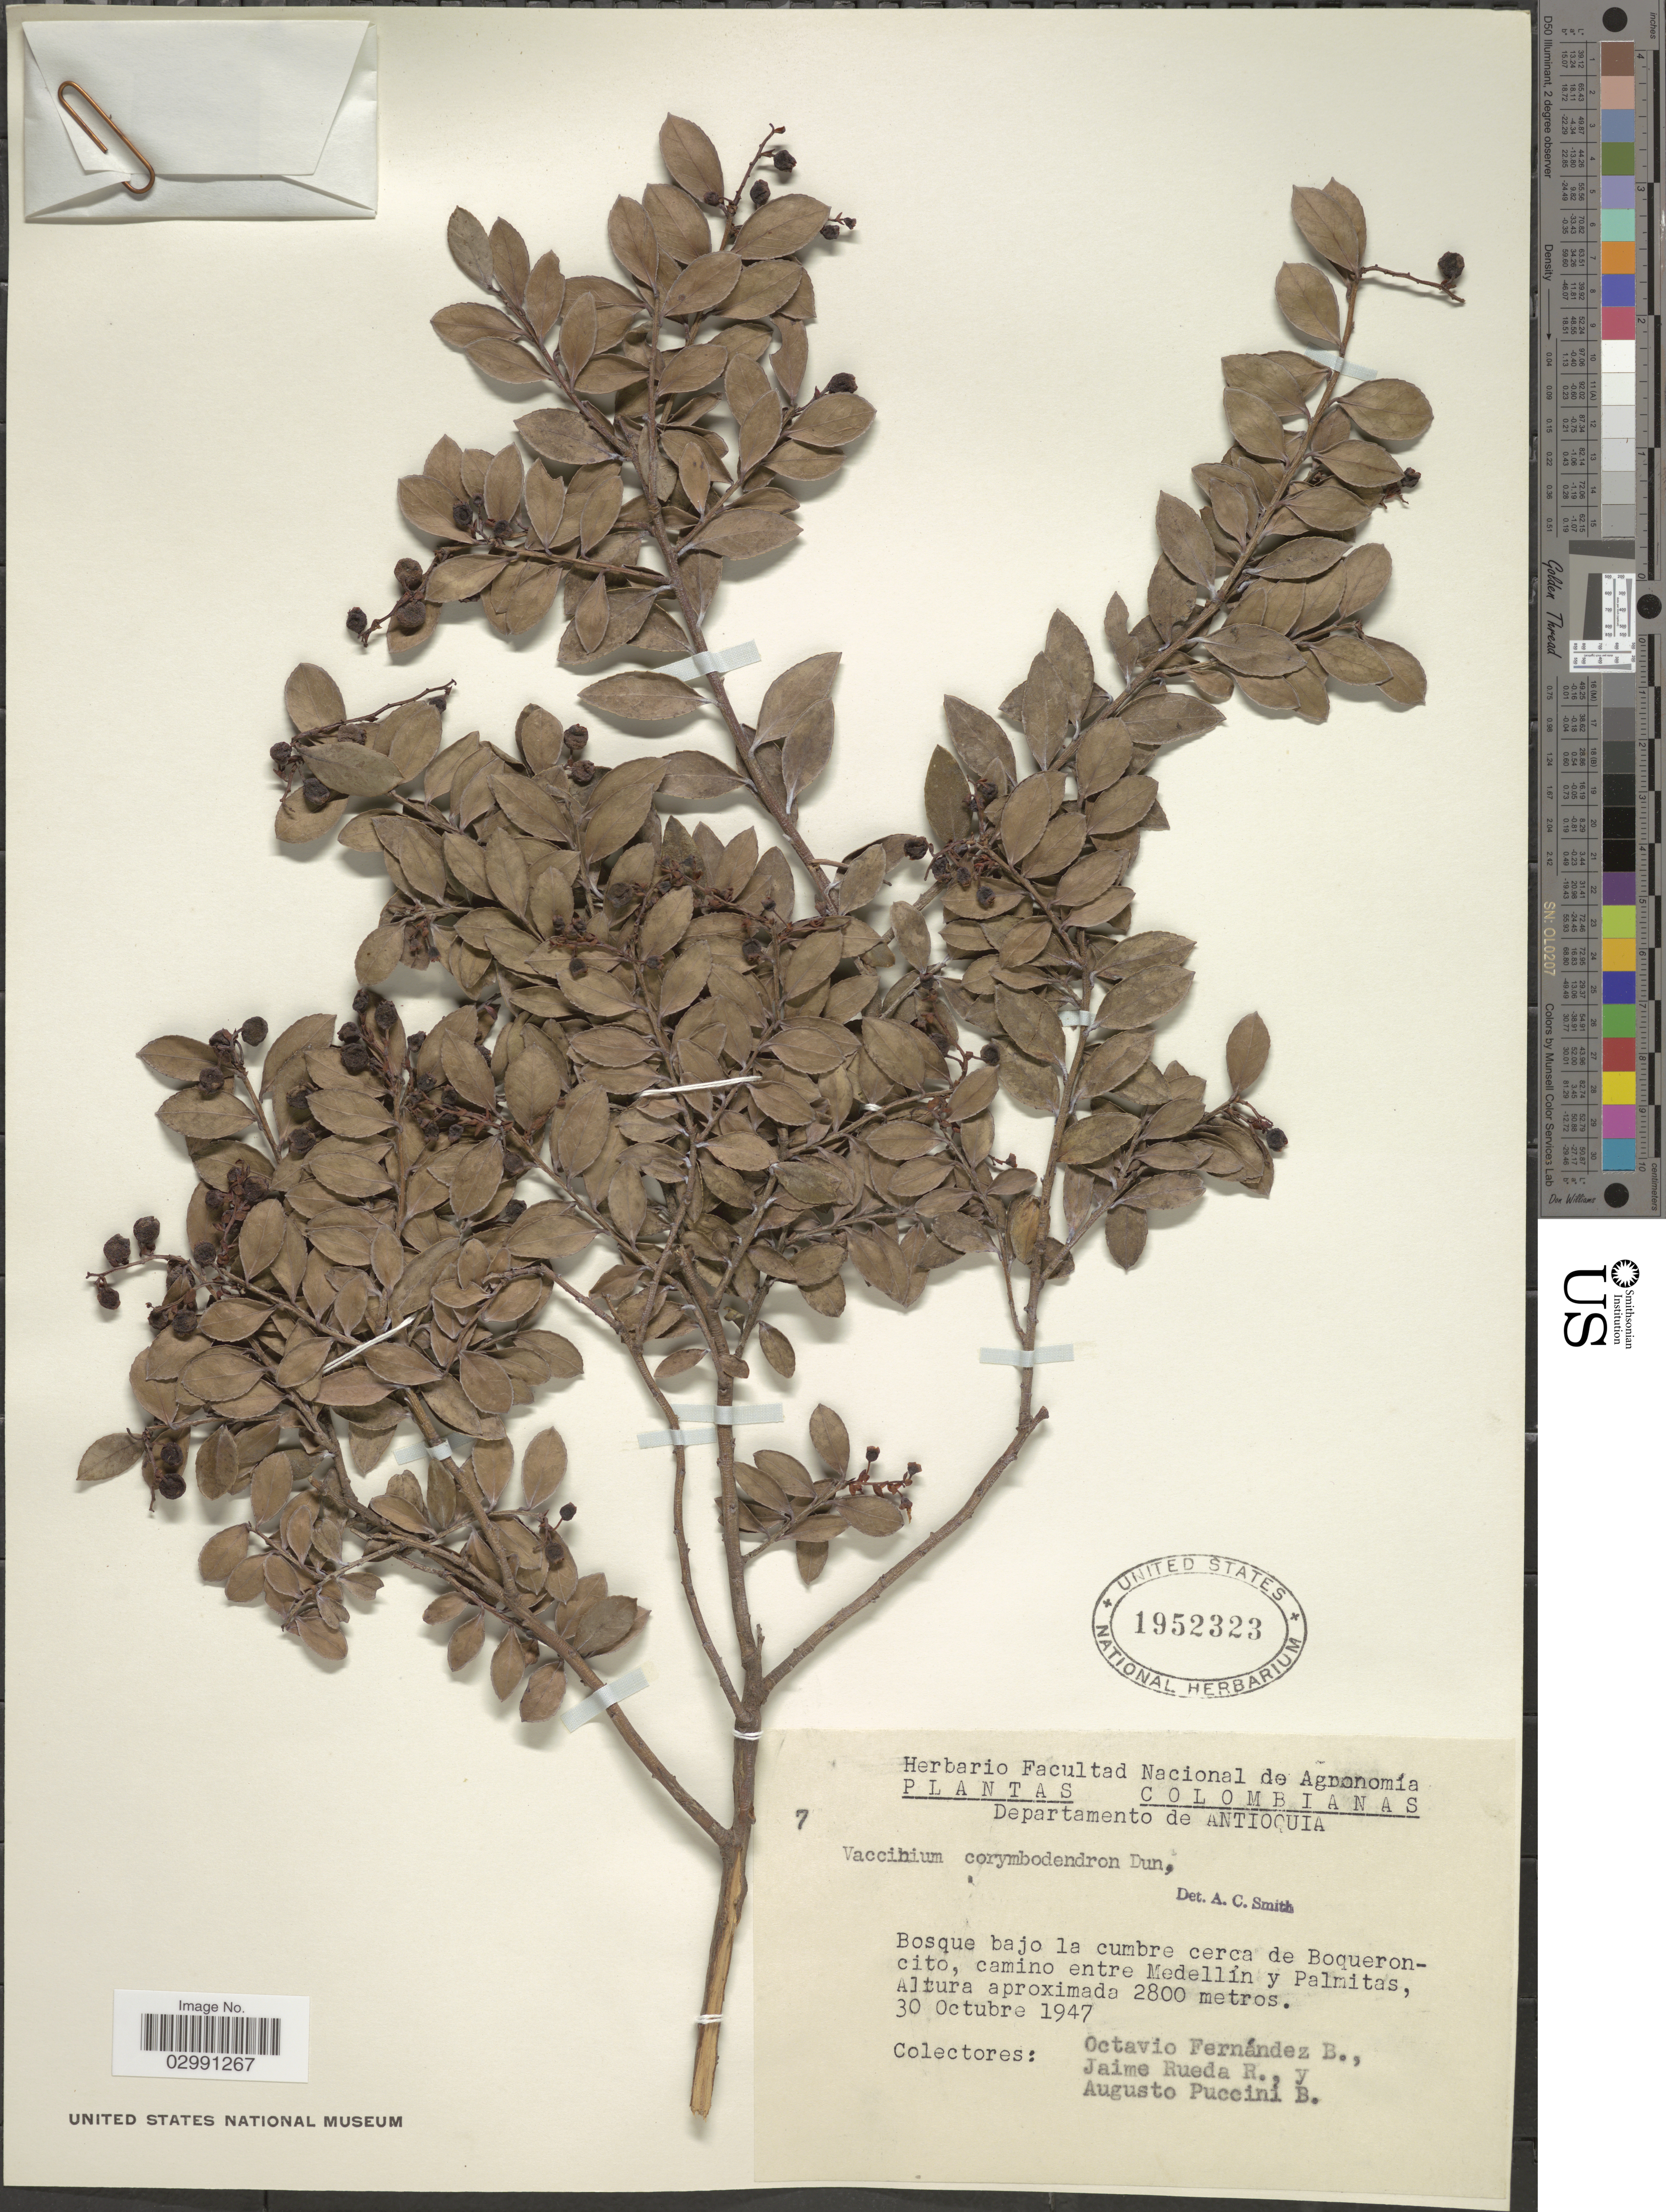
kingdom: Plantae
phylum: Tracheophyta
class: Magnoliopsida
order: Ericales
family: Ericaceae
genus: Vaccinium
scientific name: Vaccinium corymbodendron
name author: Dunal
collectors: O. Fernandez B., J. Rueda & A. Puccini B.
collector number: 7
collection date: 1947-10-30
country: Colombia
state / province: Antioquia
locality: Departamento de Antioquia. Bosque bajo la cumbre cerca de Boqueroncito, camino entre Medellín y Palmitas.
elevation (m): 2800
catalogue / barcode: US 1952323